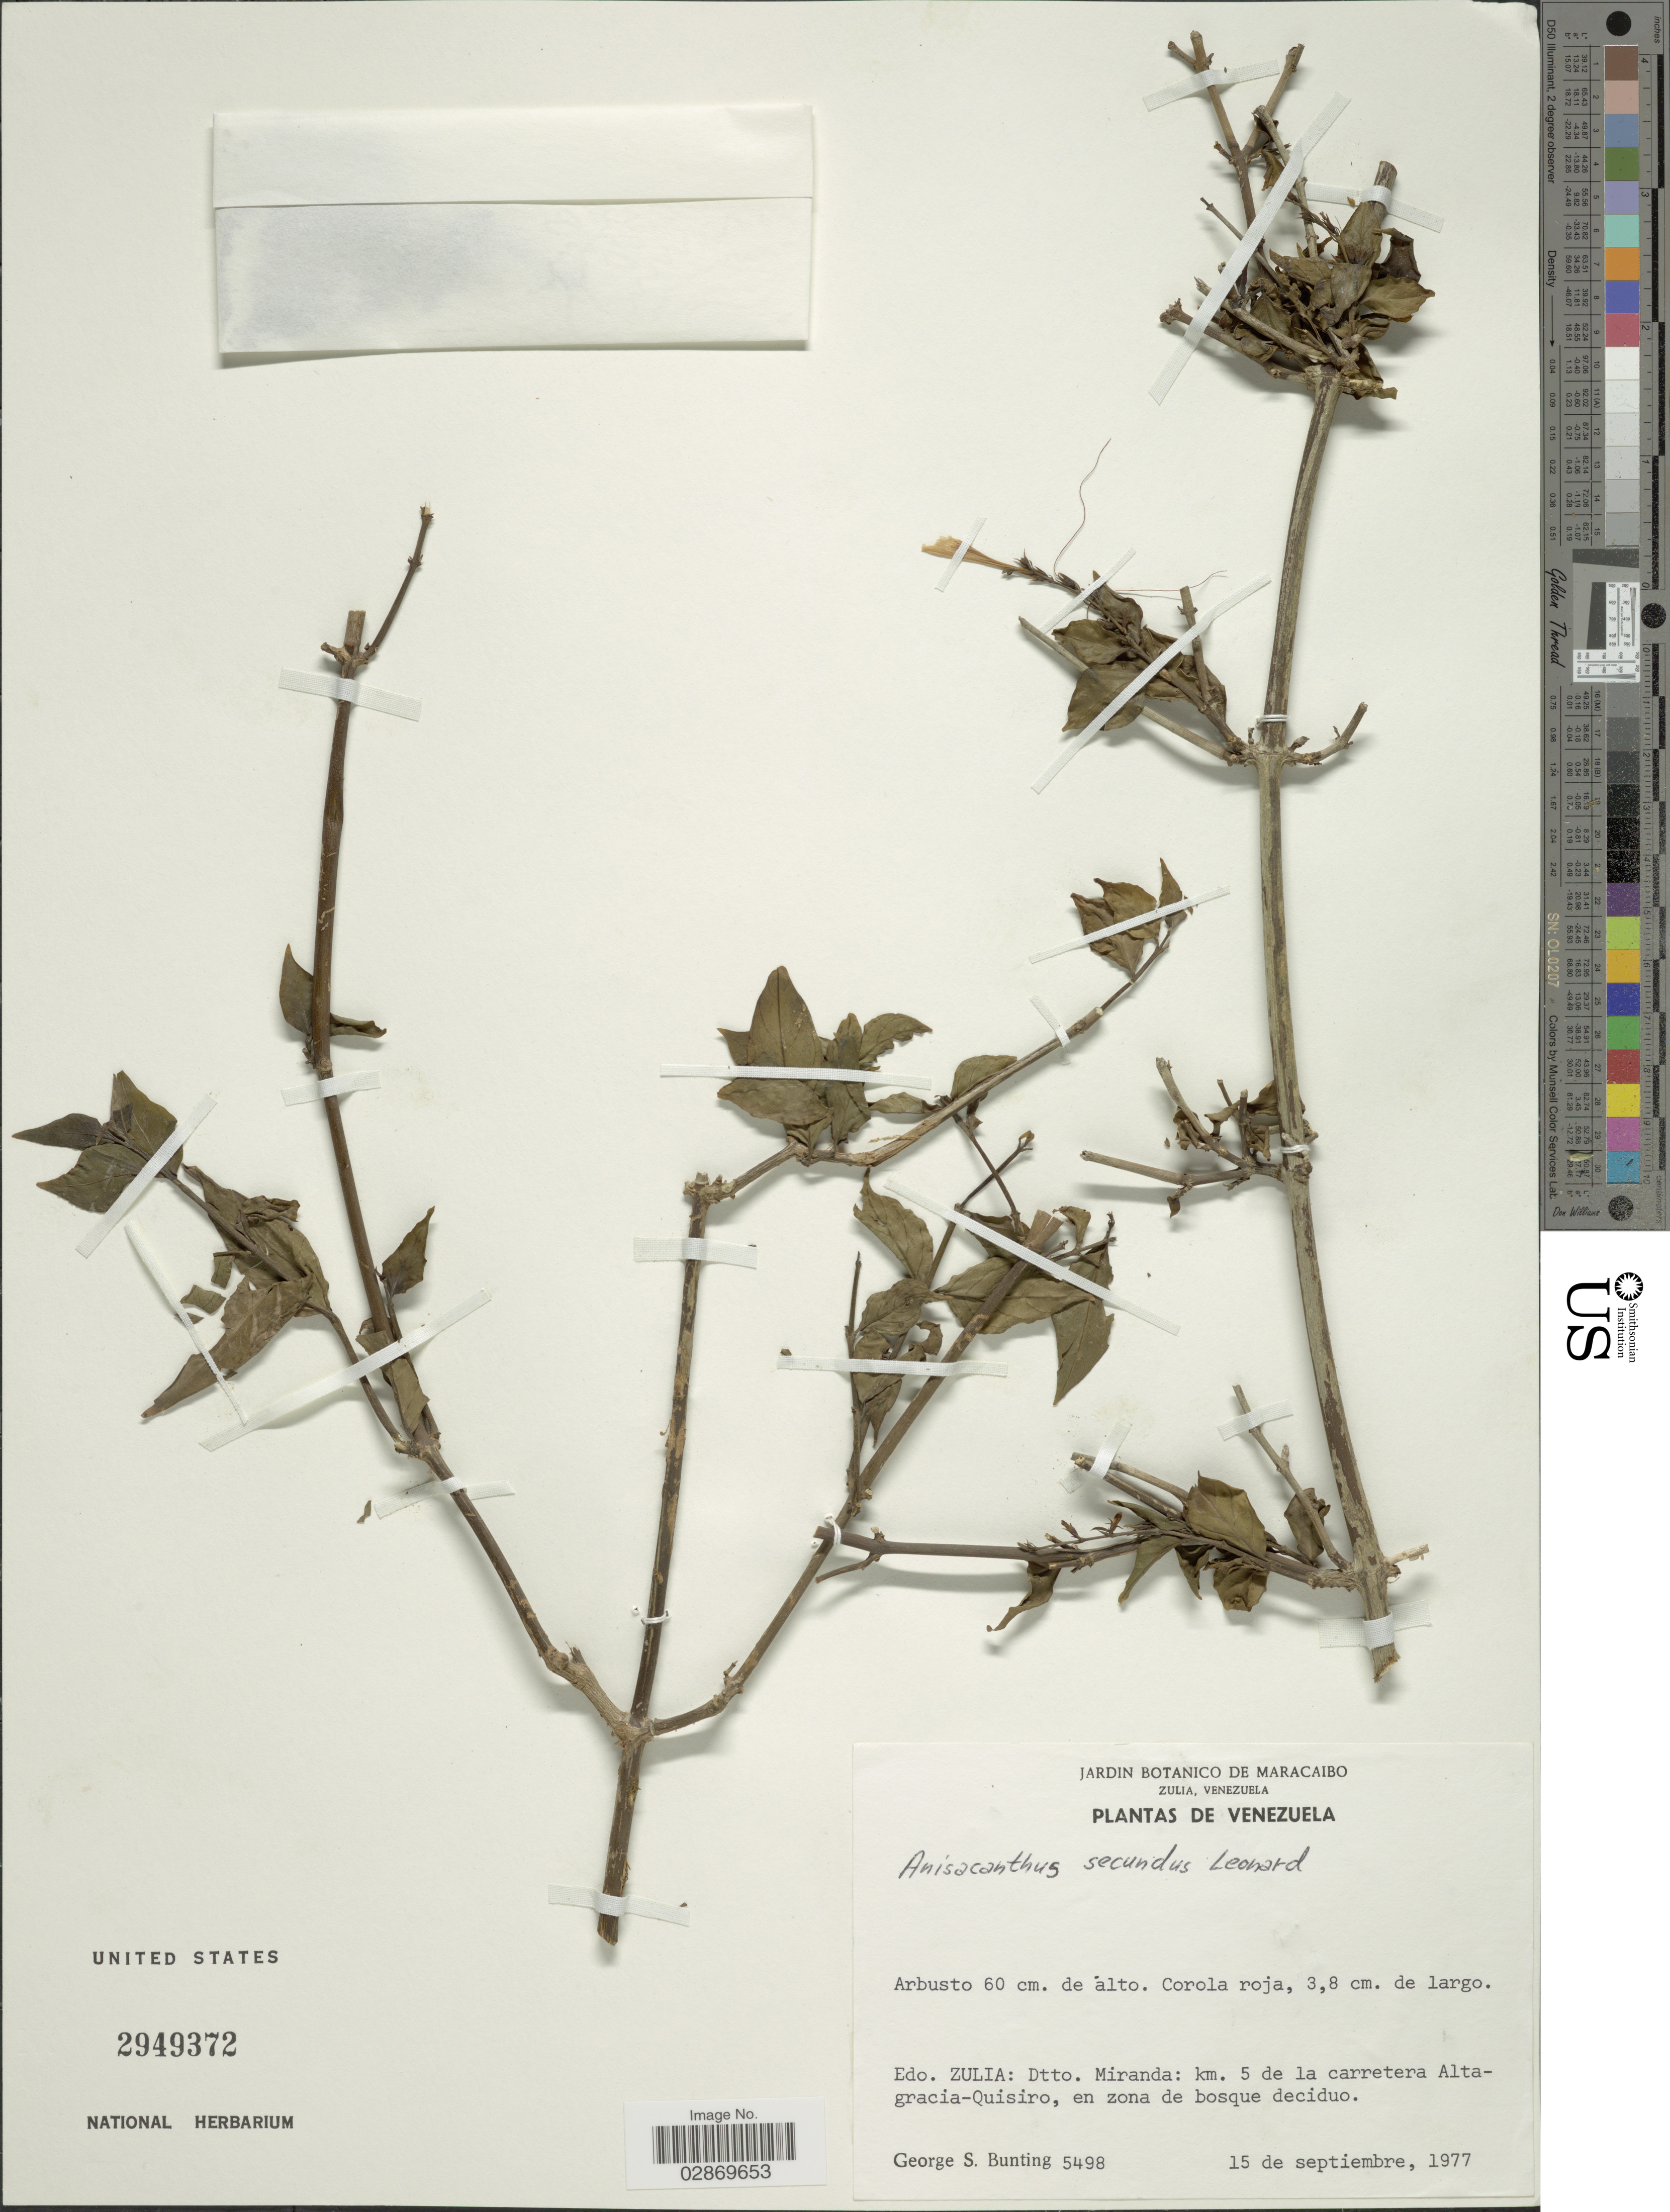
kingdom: Plantae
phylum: Tracheophyta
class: Magnoliopsida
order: Lamiales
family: Acanthaceae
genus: Anisacanthus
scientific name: Anisacanthus secundus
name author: Leonard in A.C. Sm.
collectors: G. S. Bunting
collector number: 5498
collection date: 1977-09-15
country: Venezuela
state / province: Zulia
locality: Edo. Zulia: Dtto. Miranda, km. 5 de la carretera Altagracia-Quisiro.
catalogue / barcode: US 2949372